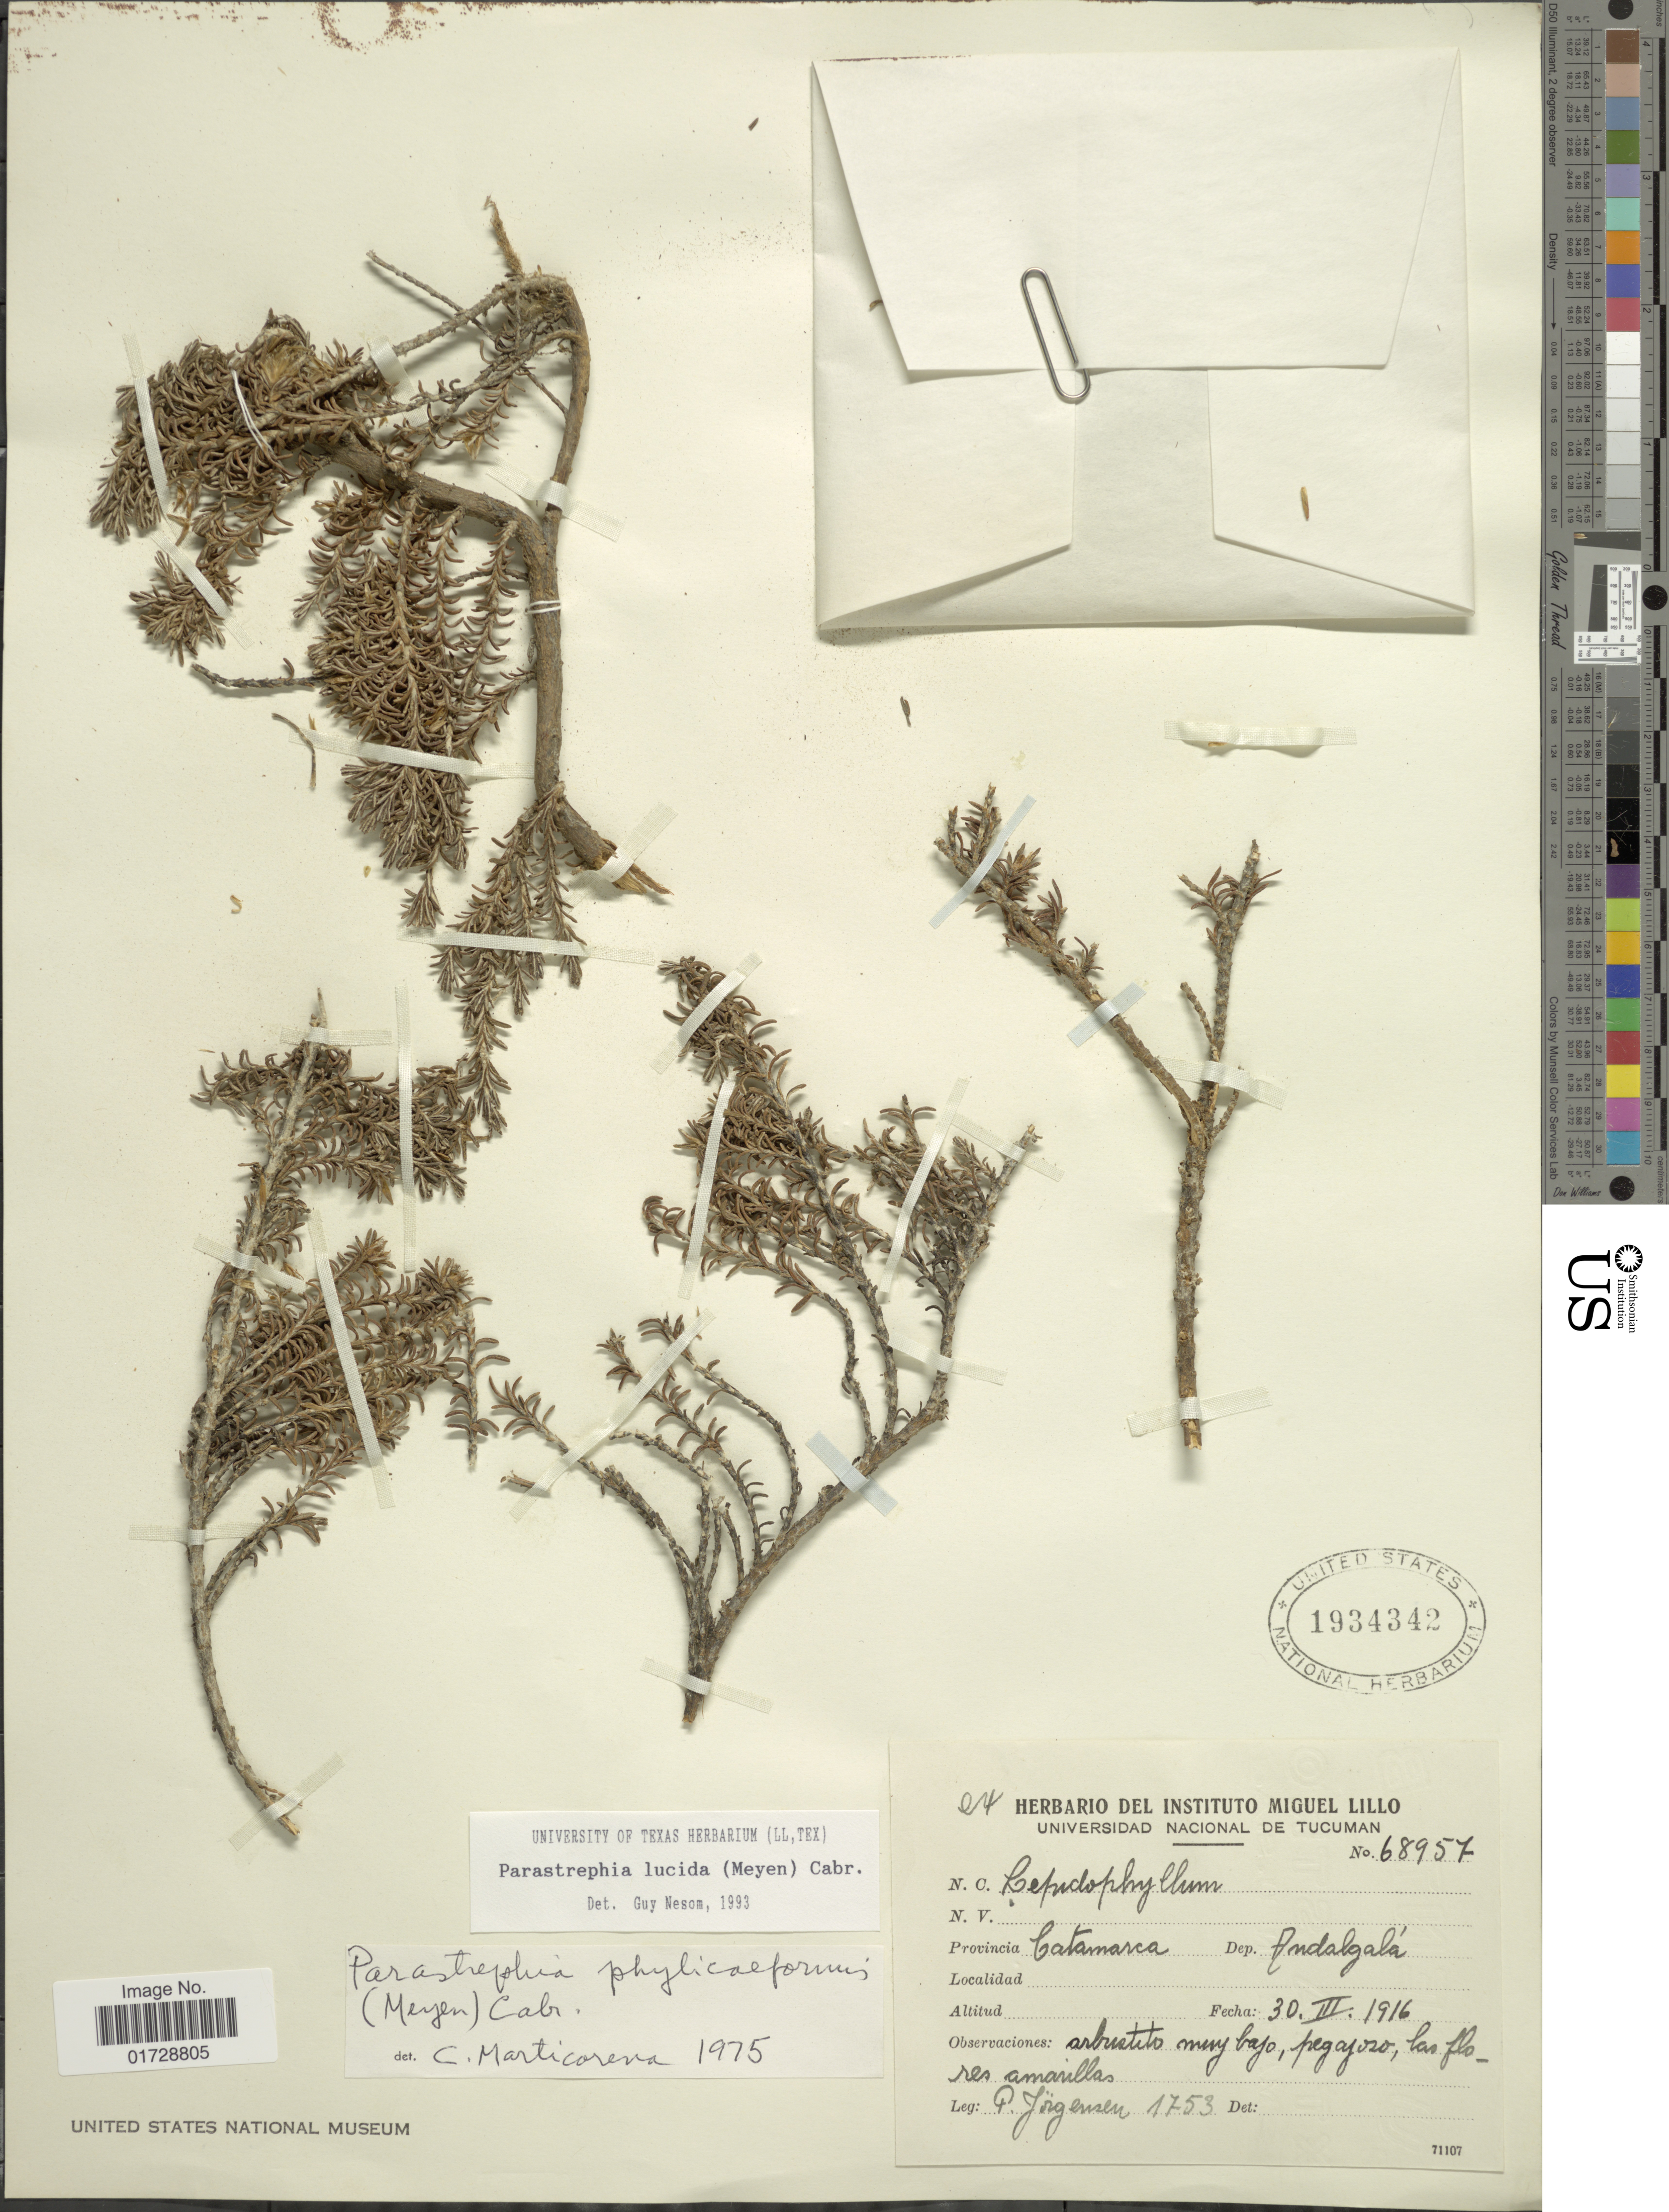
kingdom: Plantae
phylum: Tracheophyta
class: Magnoliopsida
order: Asterales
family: Asteraceae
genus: Parastrephia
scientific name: Parastrephia lucida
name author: (Meyen) Cabrera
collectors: P. Jörgensen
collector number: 1753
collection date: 1916-03-30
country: Argentina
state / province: Catamarca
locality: Dep. Andalgala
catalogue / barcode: US 1934342